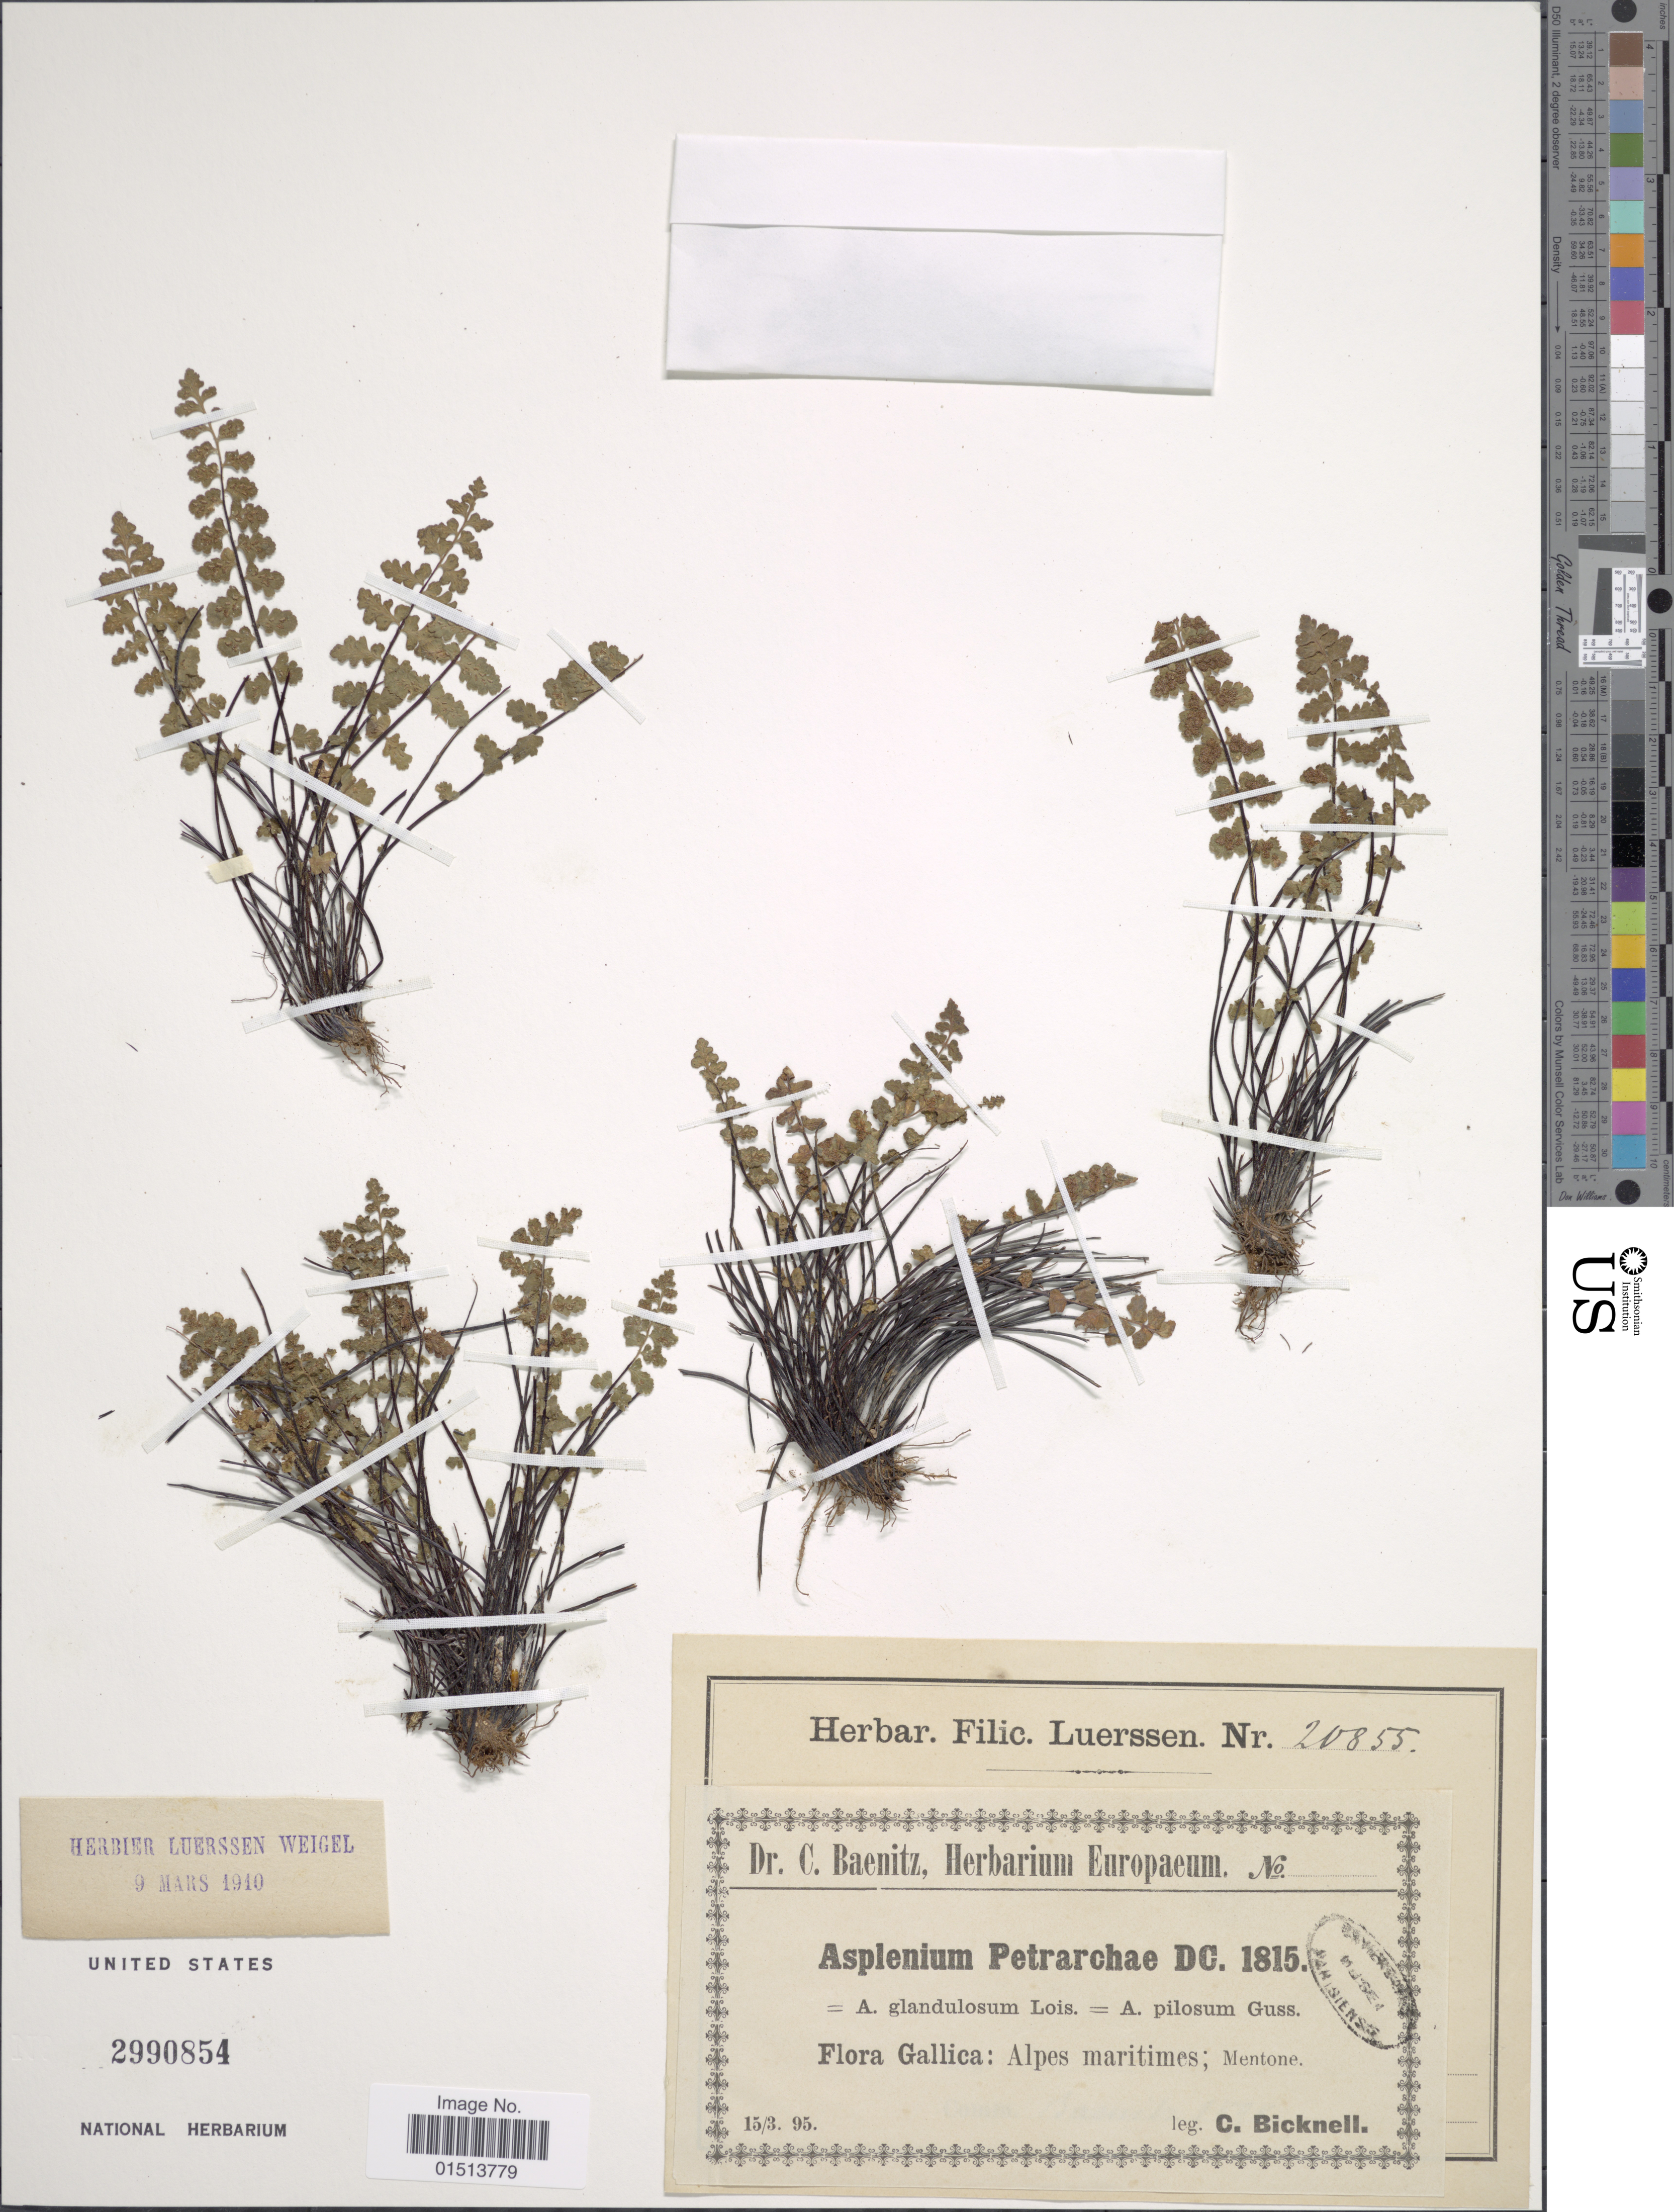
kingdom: Plantae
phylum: Tracheophyta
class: Polypodiopsida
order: Polypodiales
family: Aspleniaceae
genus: Asplenium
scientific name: Asplenium glandulosum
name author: Loisel.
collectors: C. Bicknell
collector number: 20855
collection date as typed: Transcribed d/m/y: 15/3/95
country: France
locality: Alpes Maritimes; Mentone.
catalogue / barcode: US 2990854